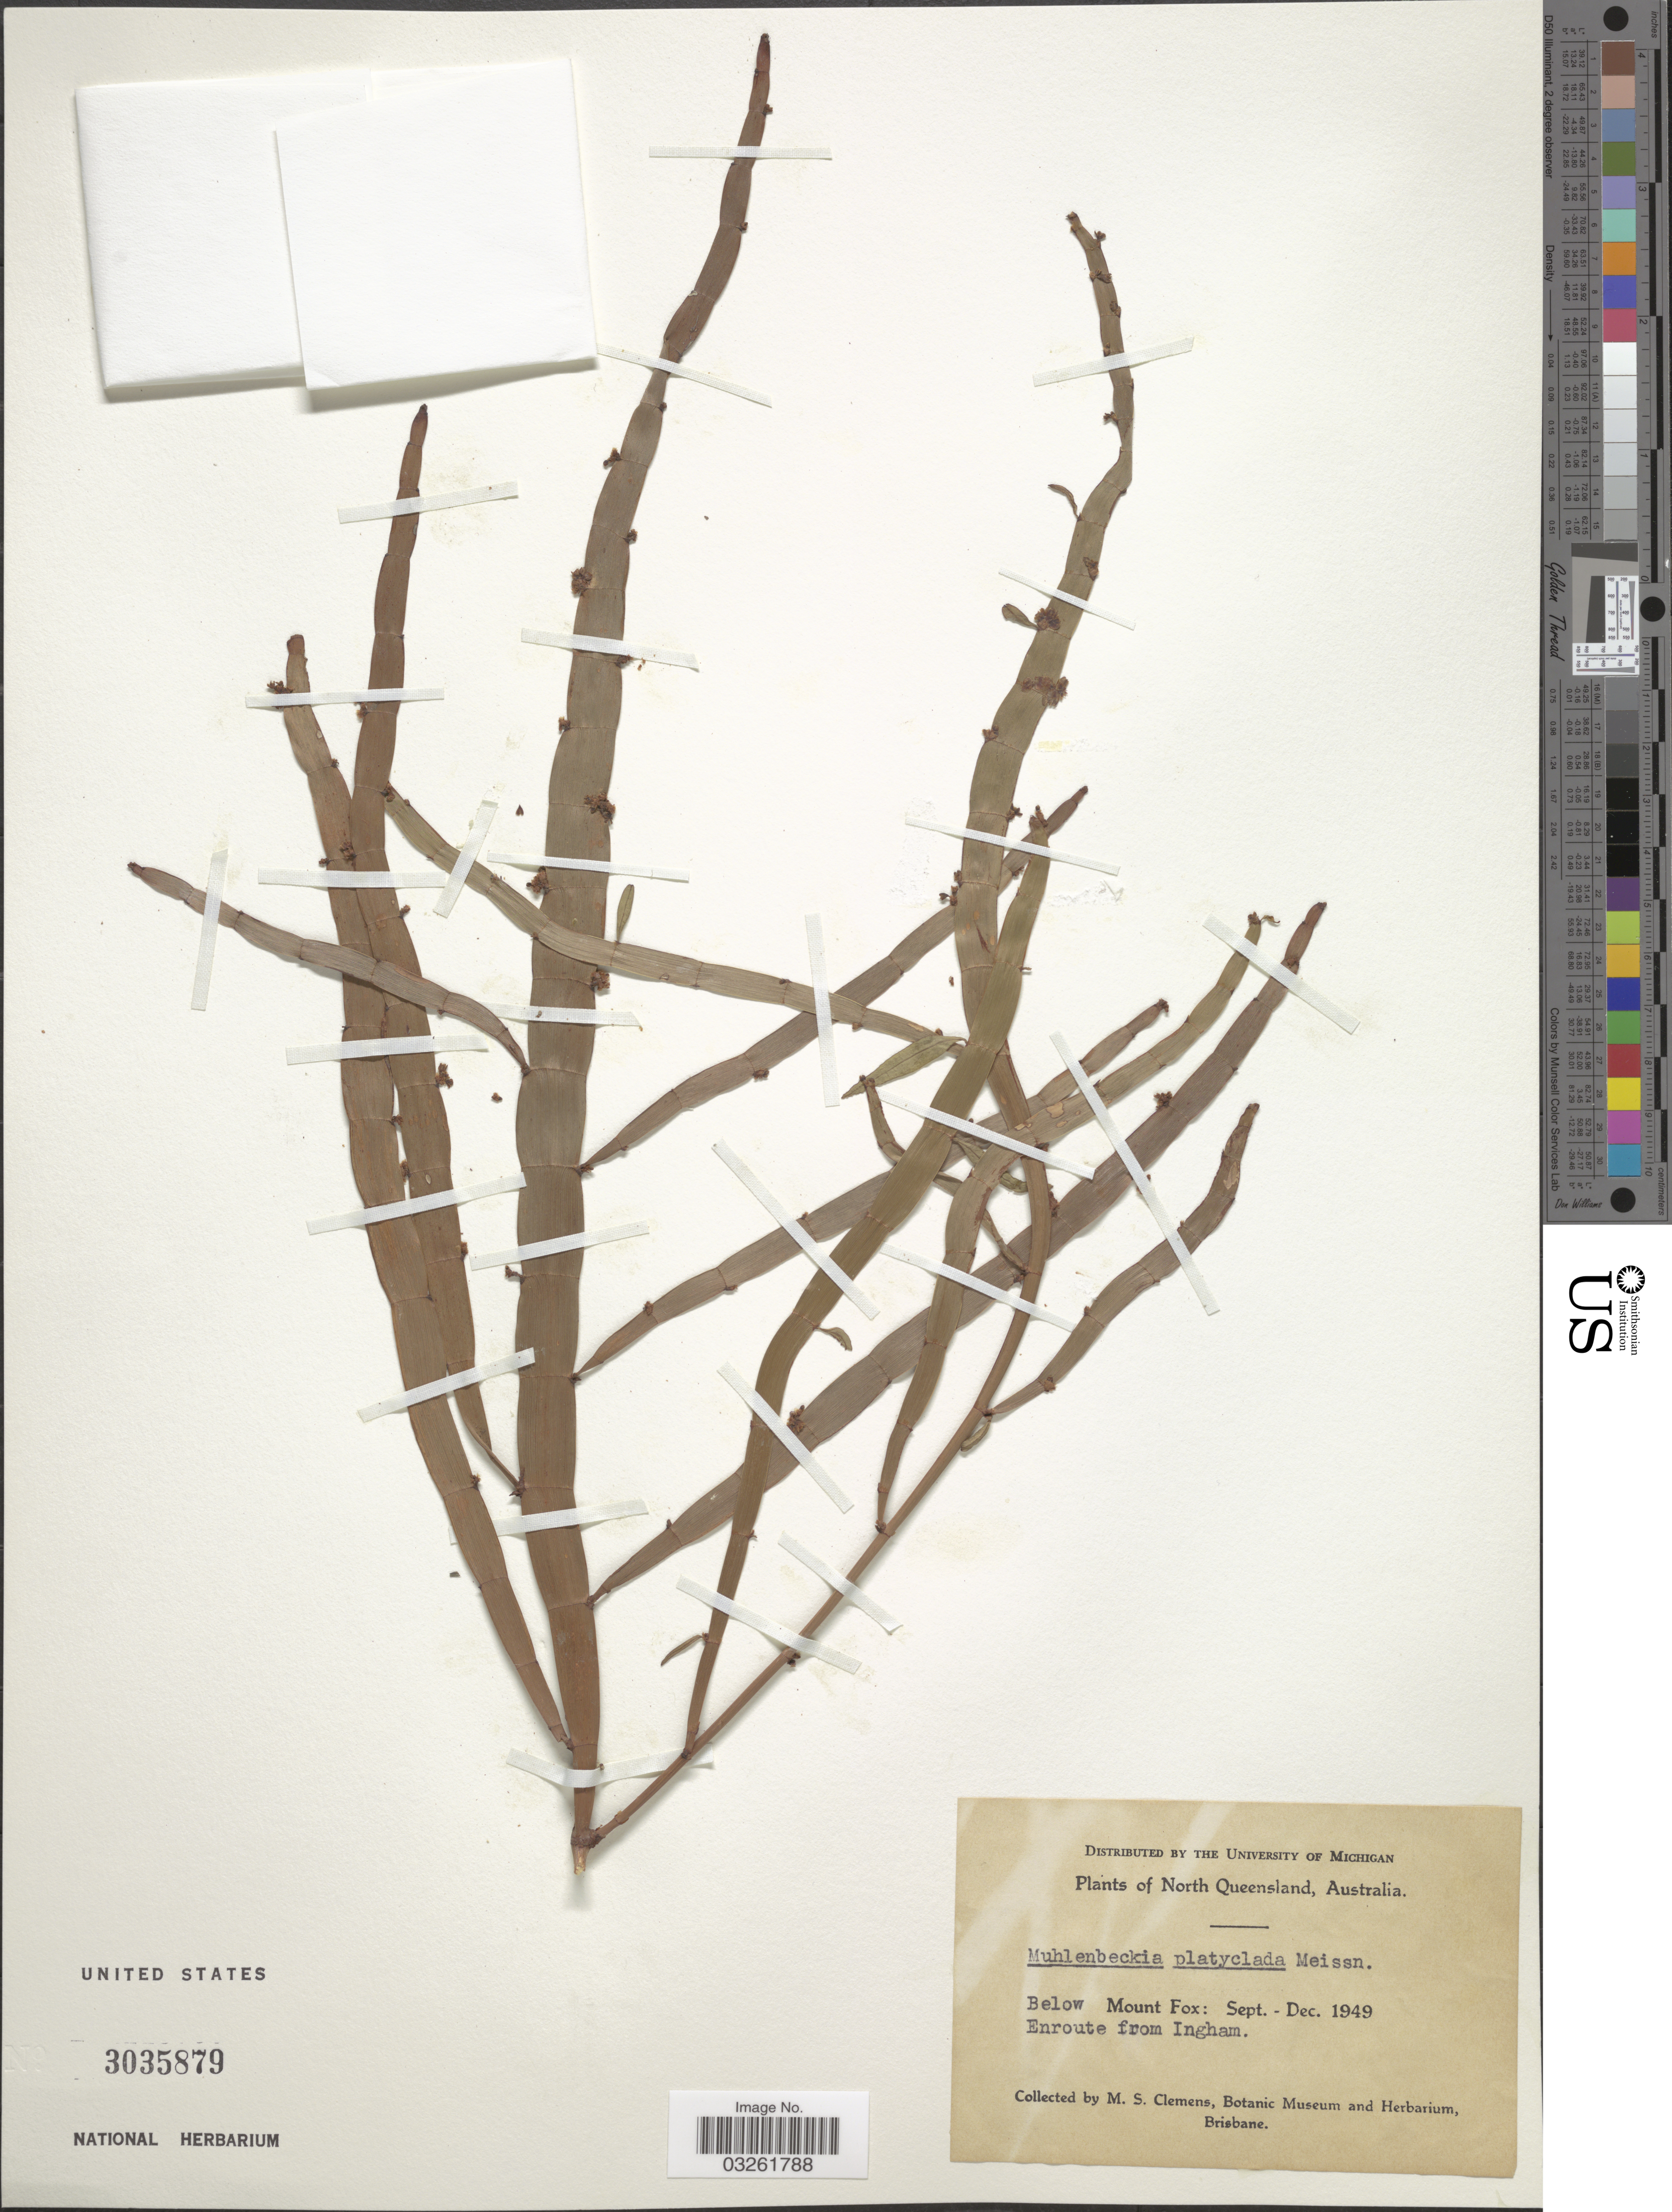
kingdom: Plantae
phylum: Tracheophyta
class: Magnoliopsida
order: Caryophyllales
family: Polygonaceae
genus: Muehlenbeckia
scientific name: Muehlenbeckia platyclada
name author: (F. Muell.) Meisn.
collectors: M. S. Clemens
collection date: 1949-09/1949-12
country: Australia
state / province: Queensland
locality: North Queensland. Below Mount Fox: Enroute from Ingham.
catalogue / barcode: US 3035879